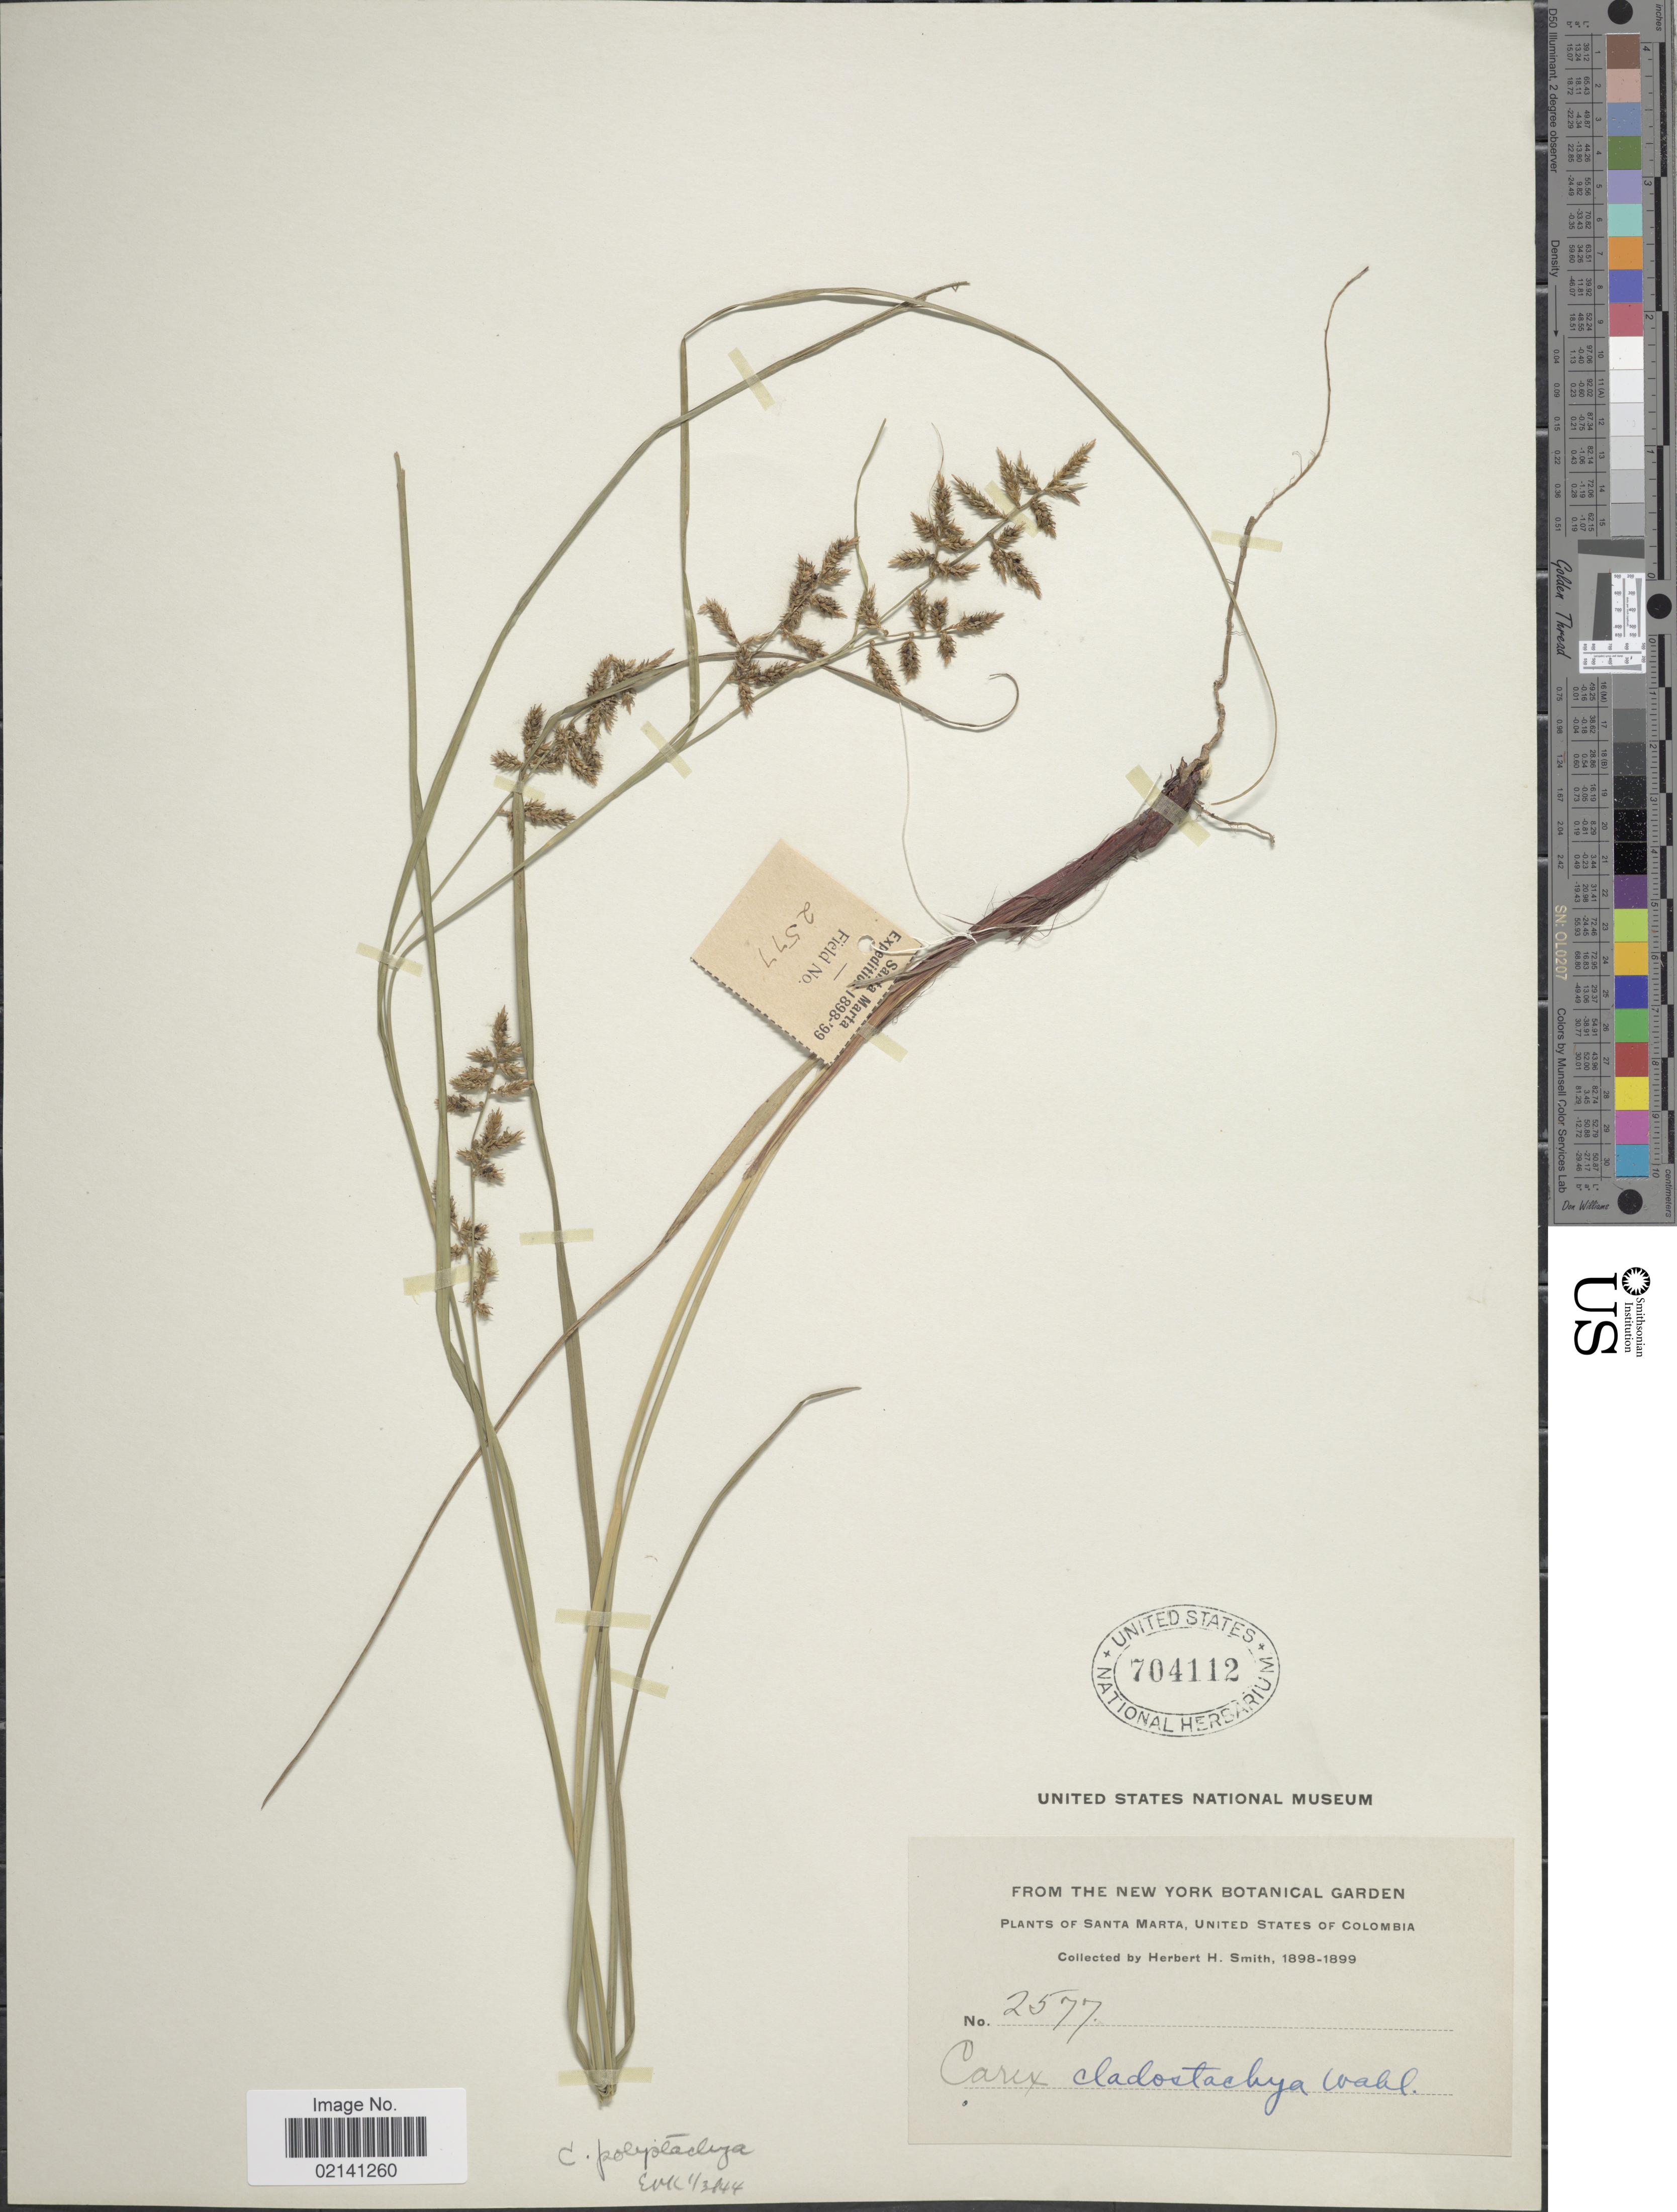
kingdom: Plantae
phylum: Tracheophyta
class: Liliopsida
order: Poales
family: Cyperaceae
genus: Carex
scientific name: Carex polystachya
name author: Sw. ex Wahlenb.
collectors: Herbert H. Smith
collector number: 2577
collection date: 1898/1899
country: Colombia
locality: Santa Marta, United States of Columbia.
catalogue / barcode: US 704112